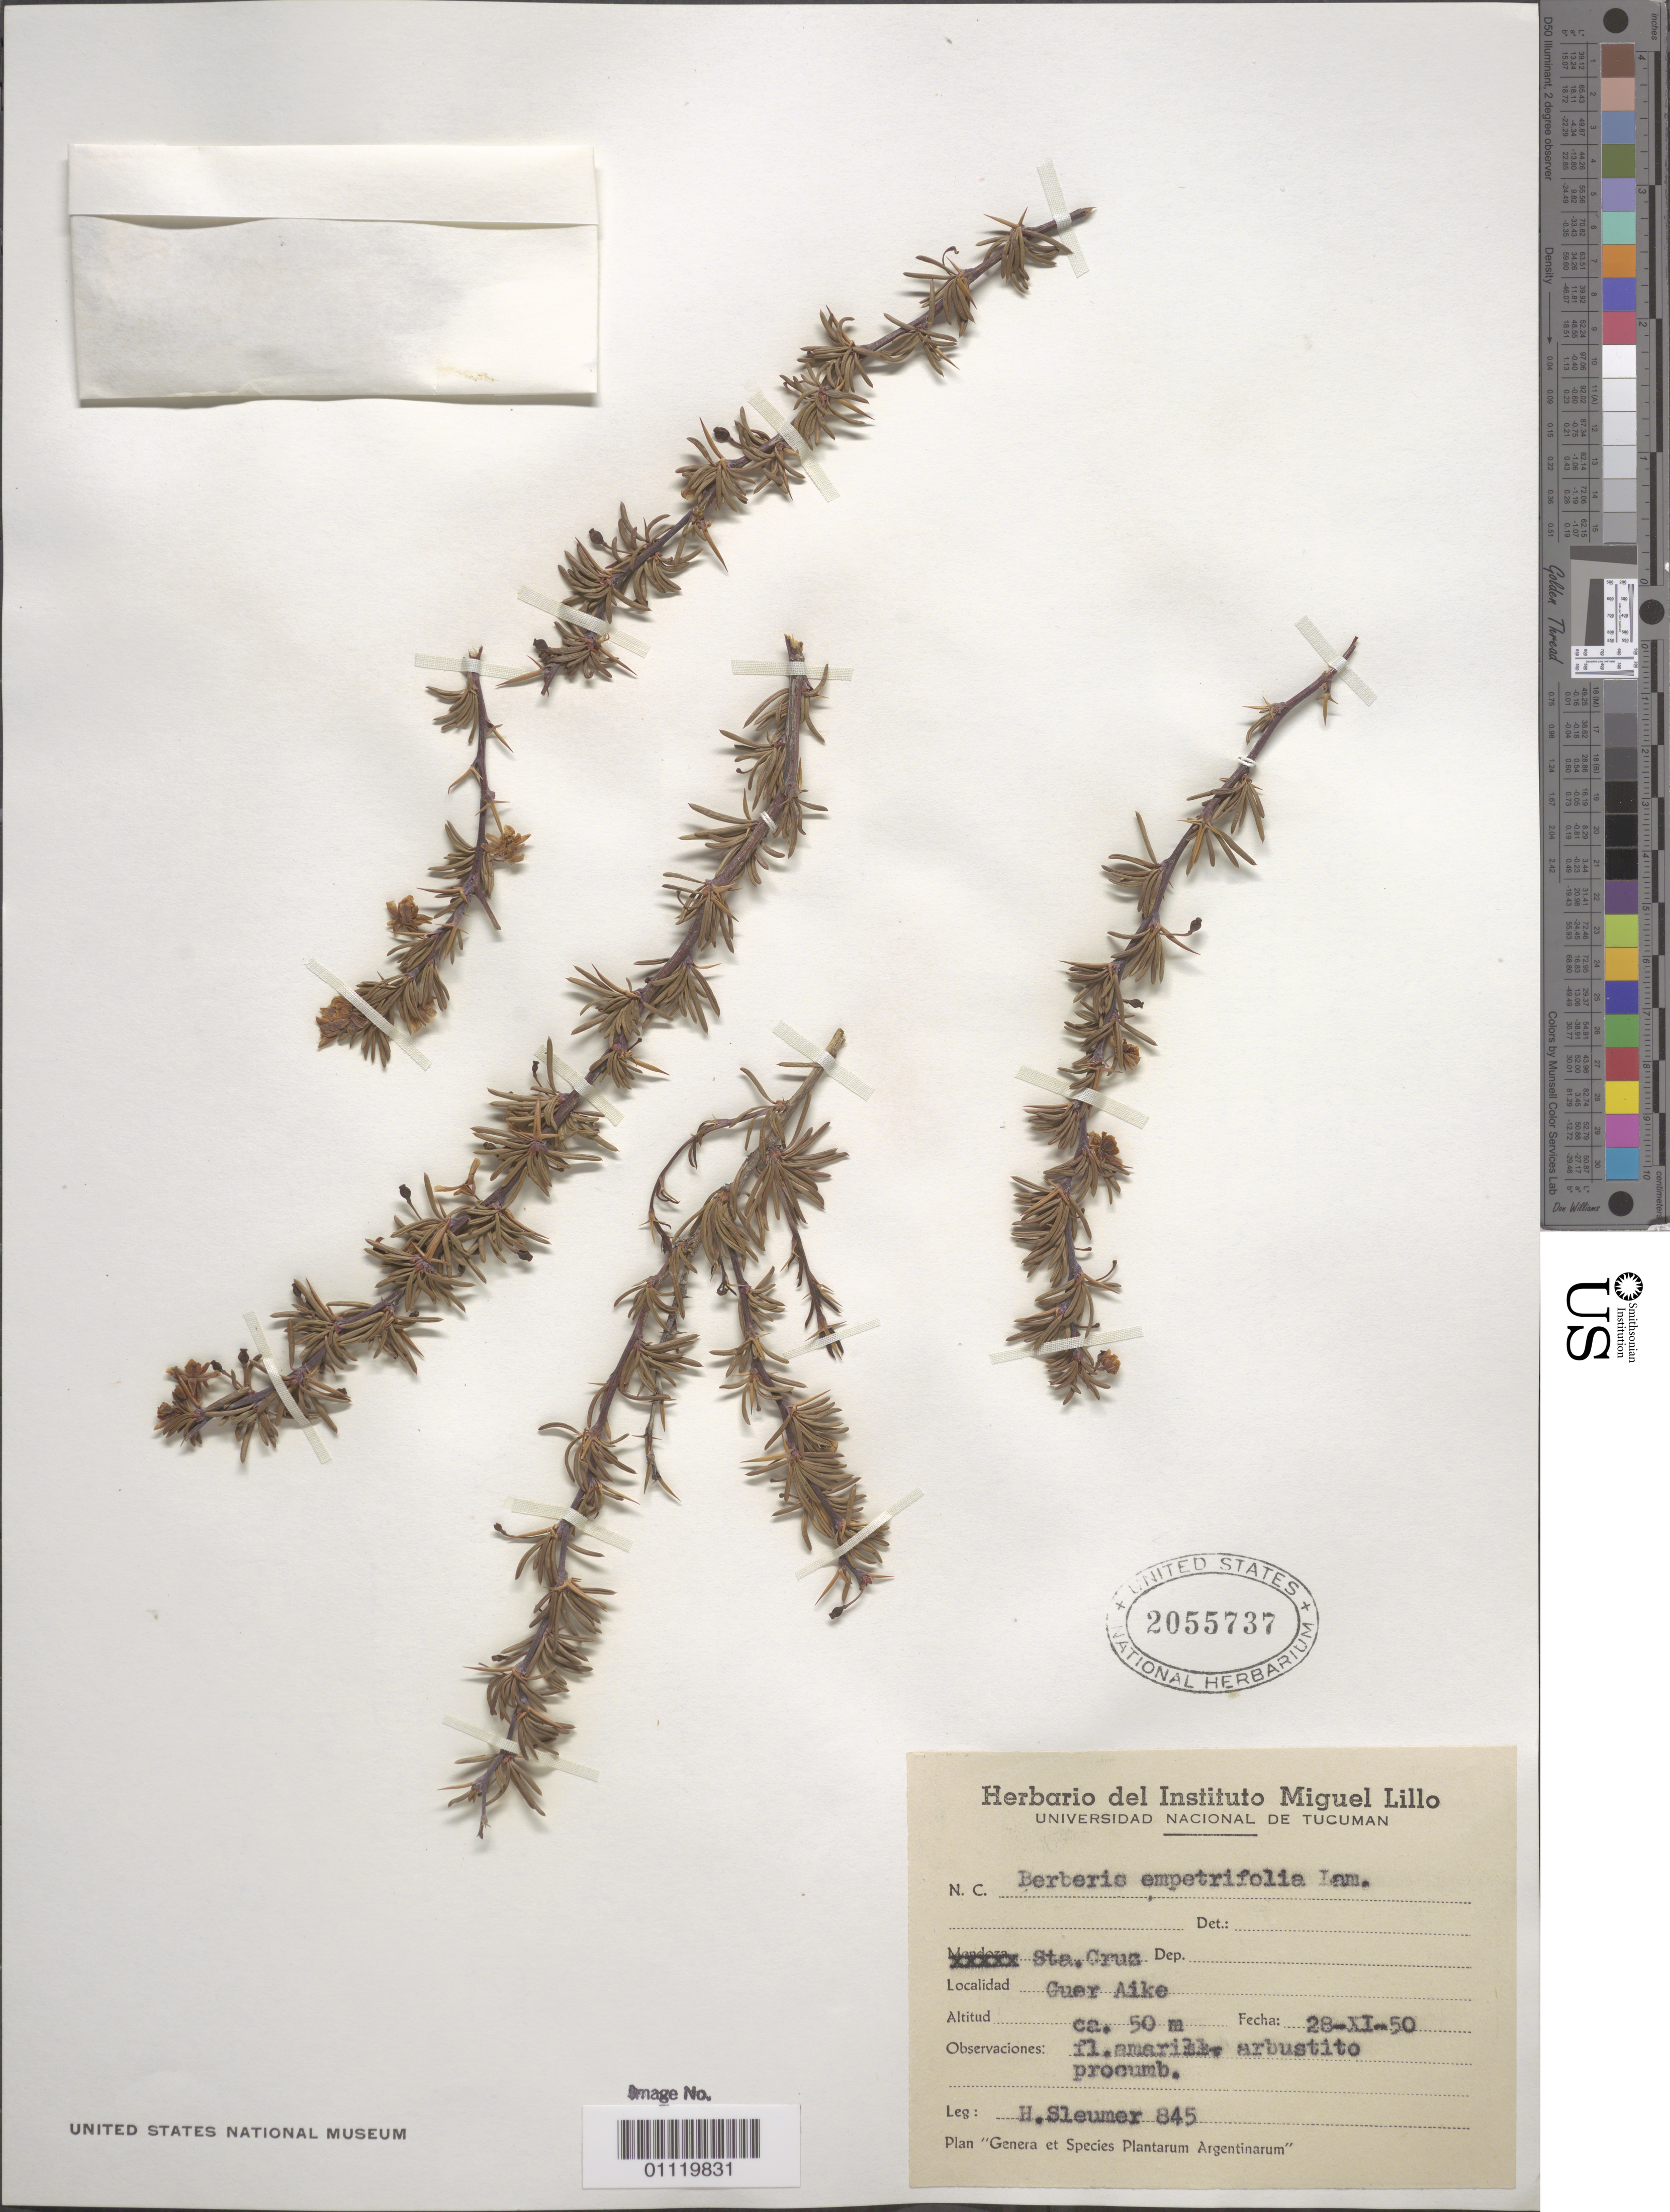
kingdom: Plantae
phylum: Tracheophyta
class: Magnoliopsida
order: Ranunculales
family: Berberidaceae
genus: Berberis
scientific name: Berberis empetrifolia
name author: Lam.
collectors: H. O. Sleumer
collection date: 1950-11-28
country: Argentina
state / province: Santa Cruz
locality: Guer Aike.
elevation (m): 50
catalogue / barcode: US 2055737